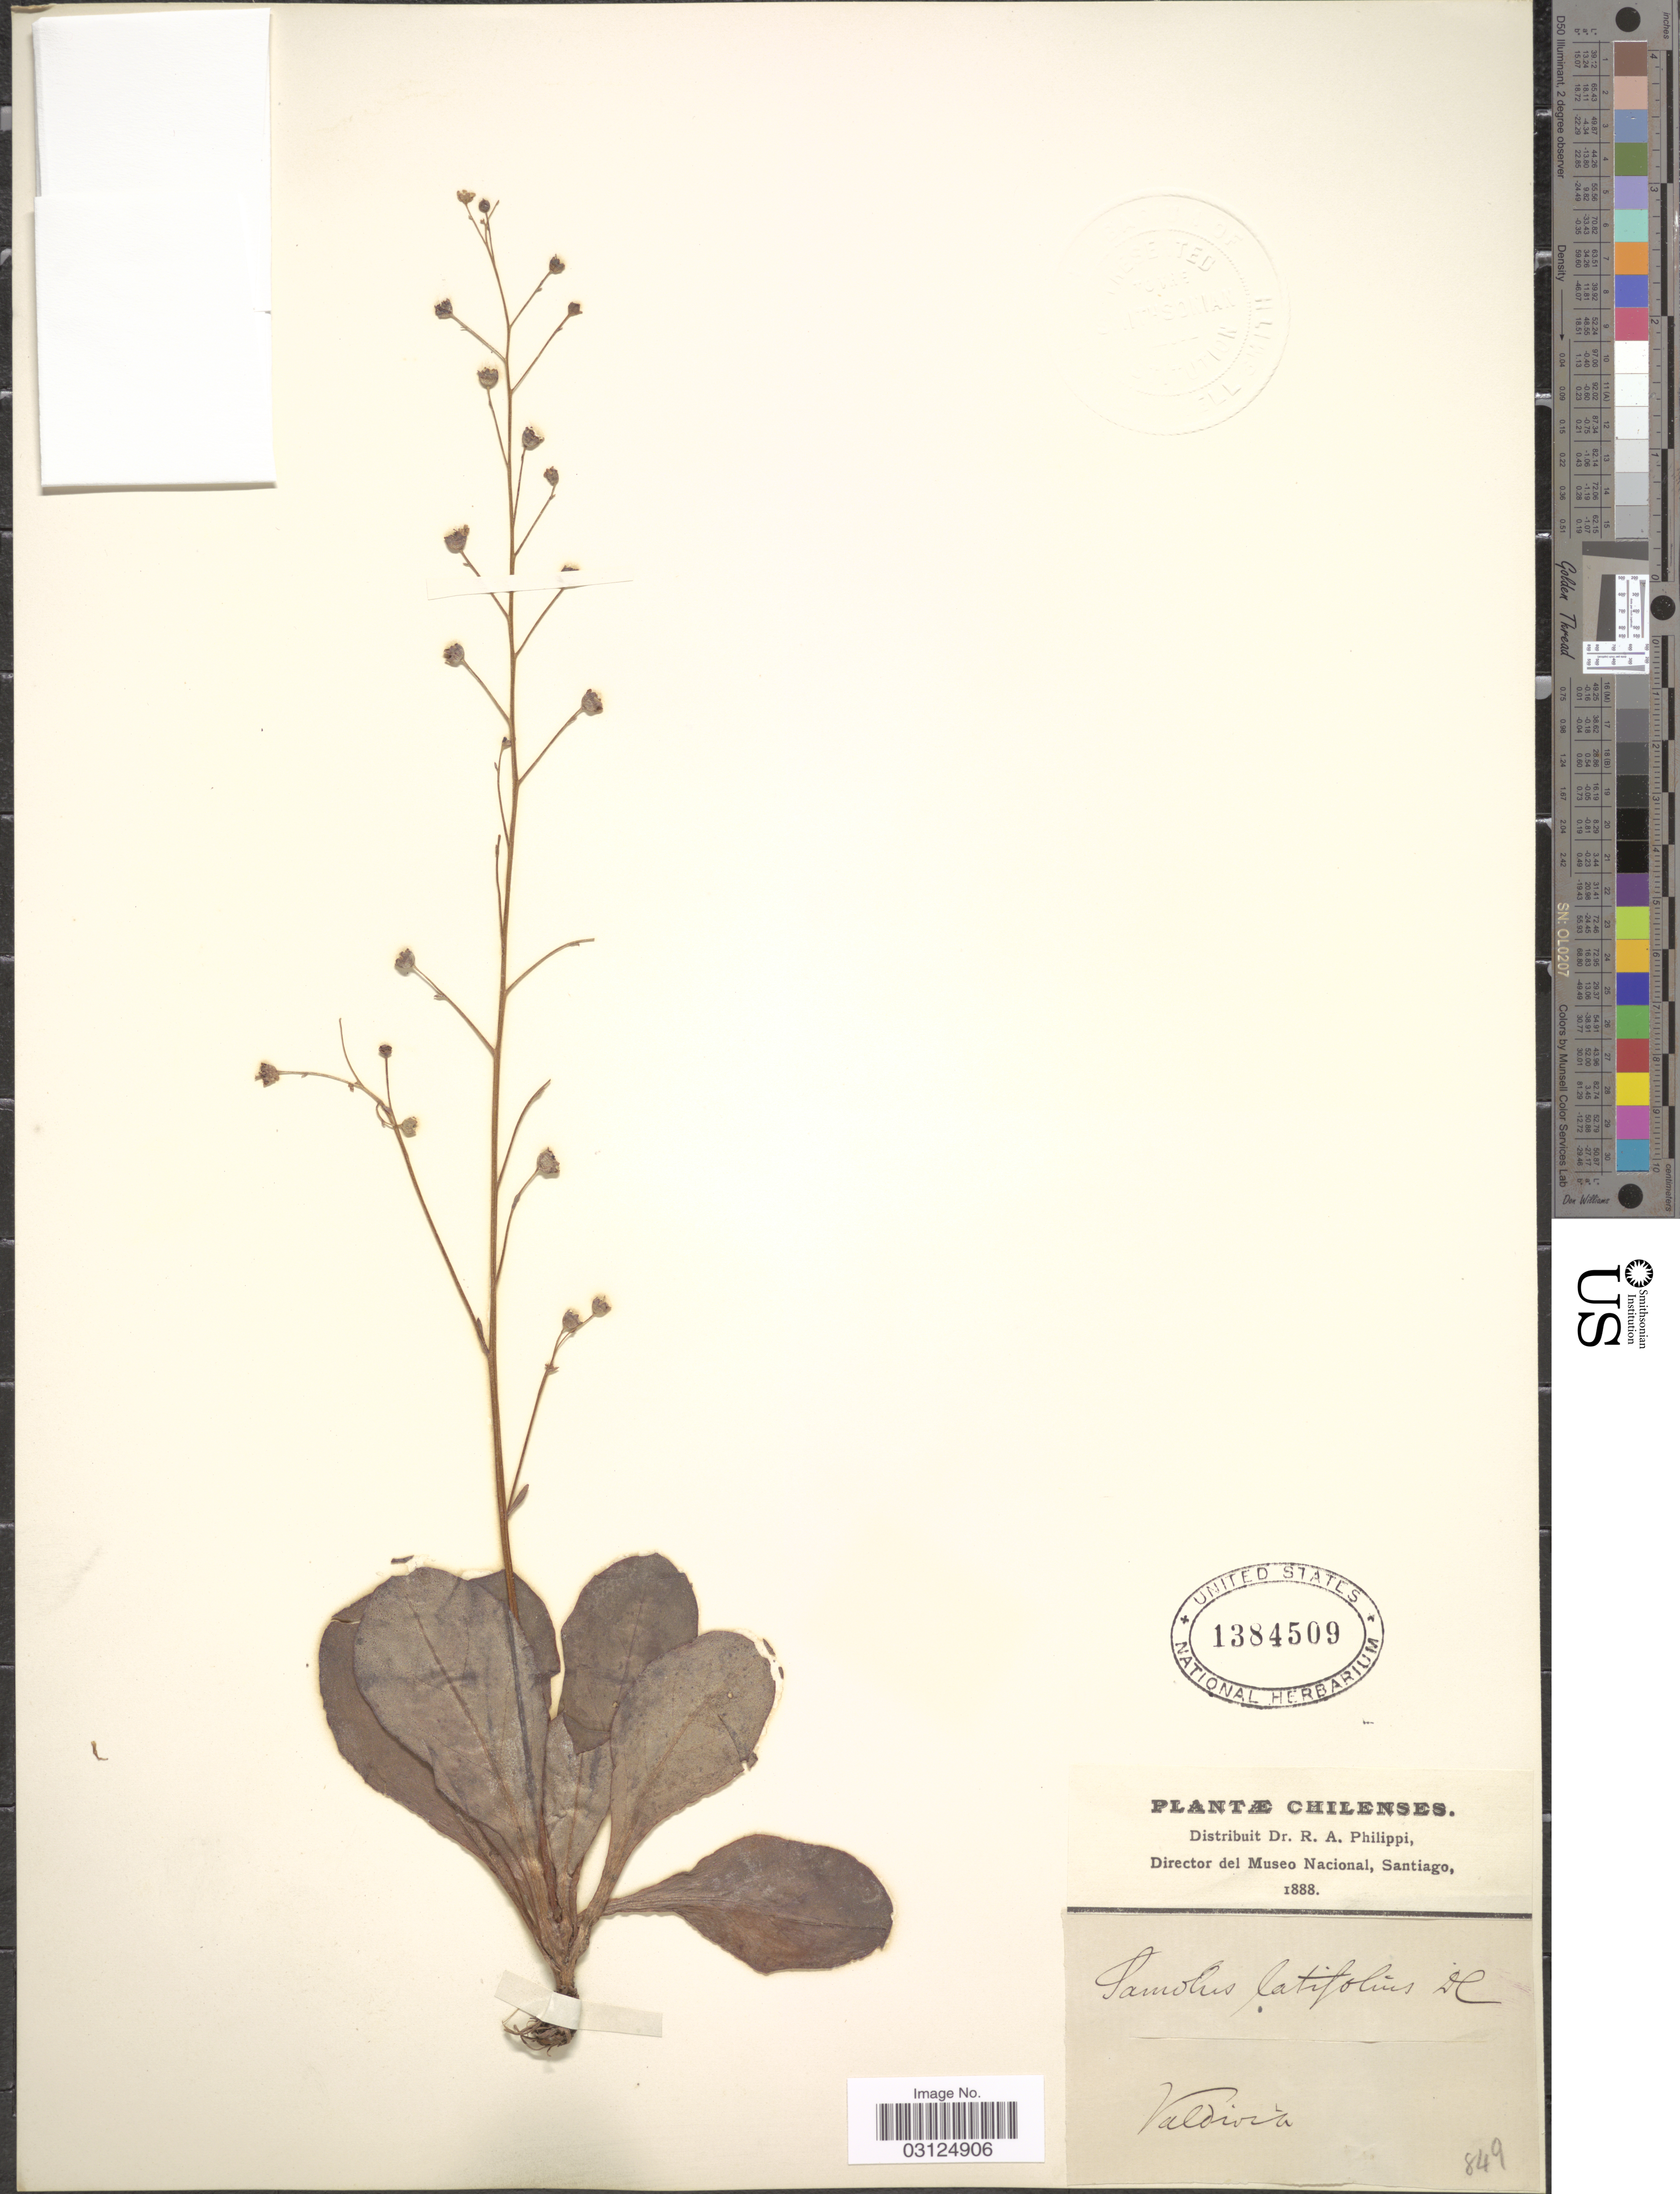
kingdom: Plantae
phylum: Tracheophyta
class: Magnoliopsida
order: Ericales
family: Primulaceae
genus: Samolus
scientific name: Samolus latifolius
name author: Duby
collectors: R. A. Philippi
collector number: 849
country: Chile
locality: Valdivia.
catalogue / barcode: US 1384509